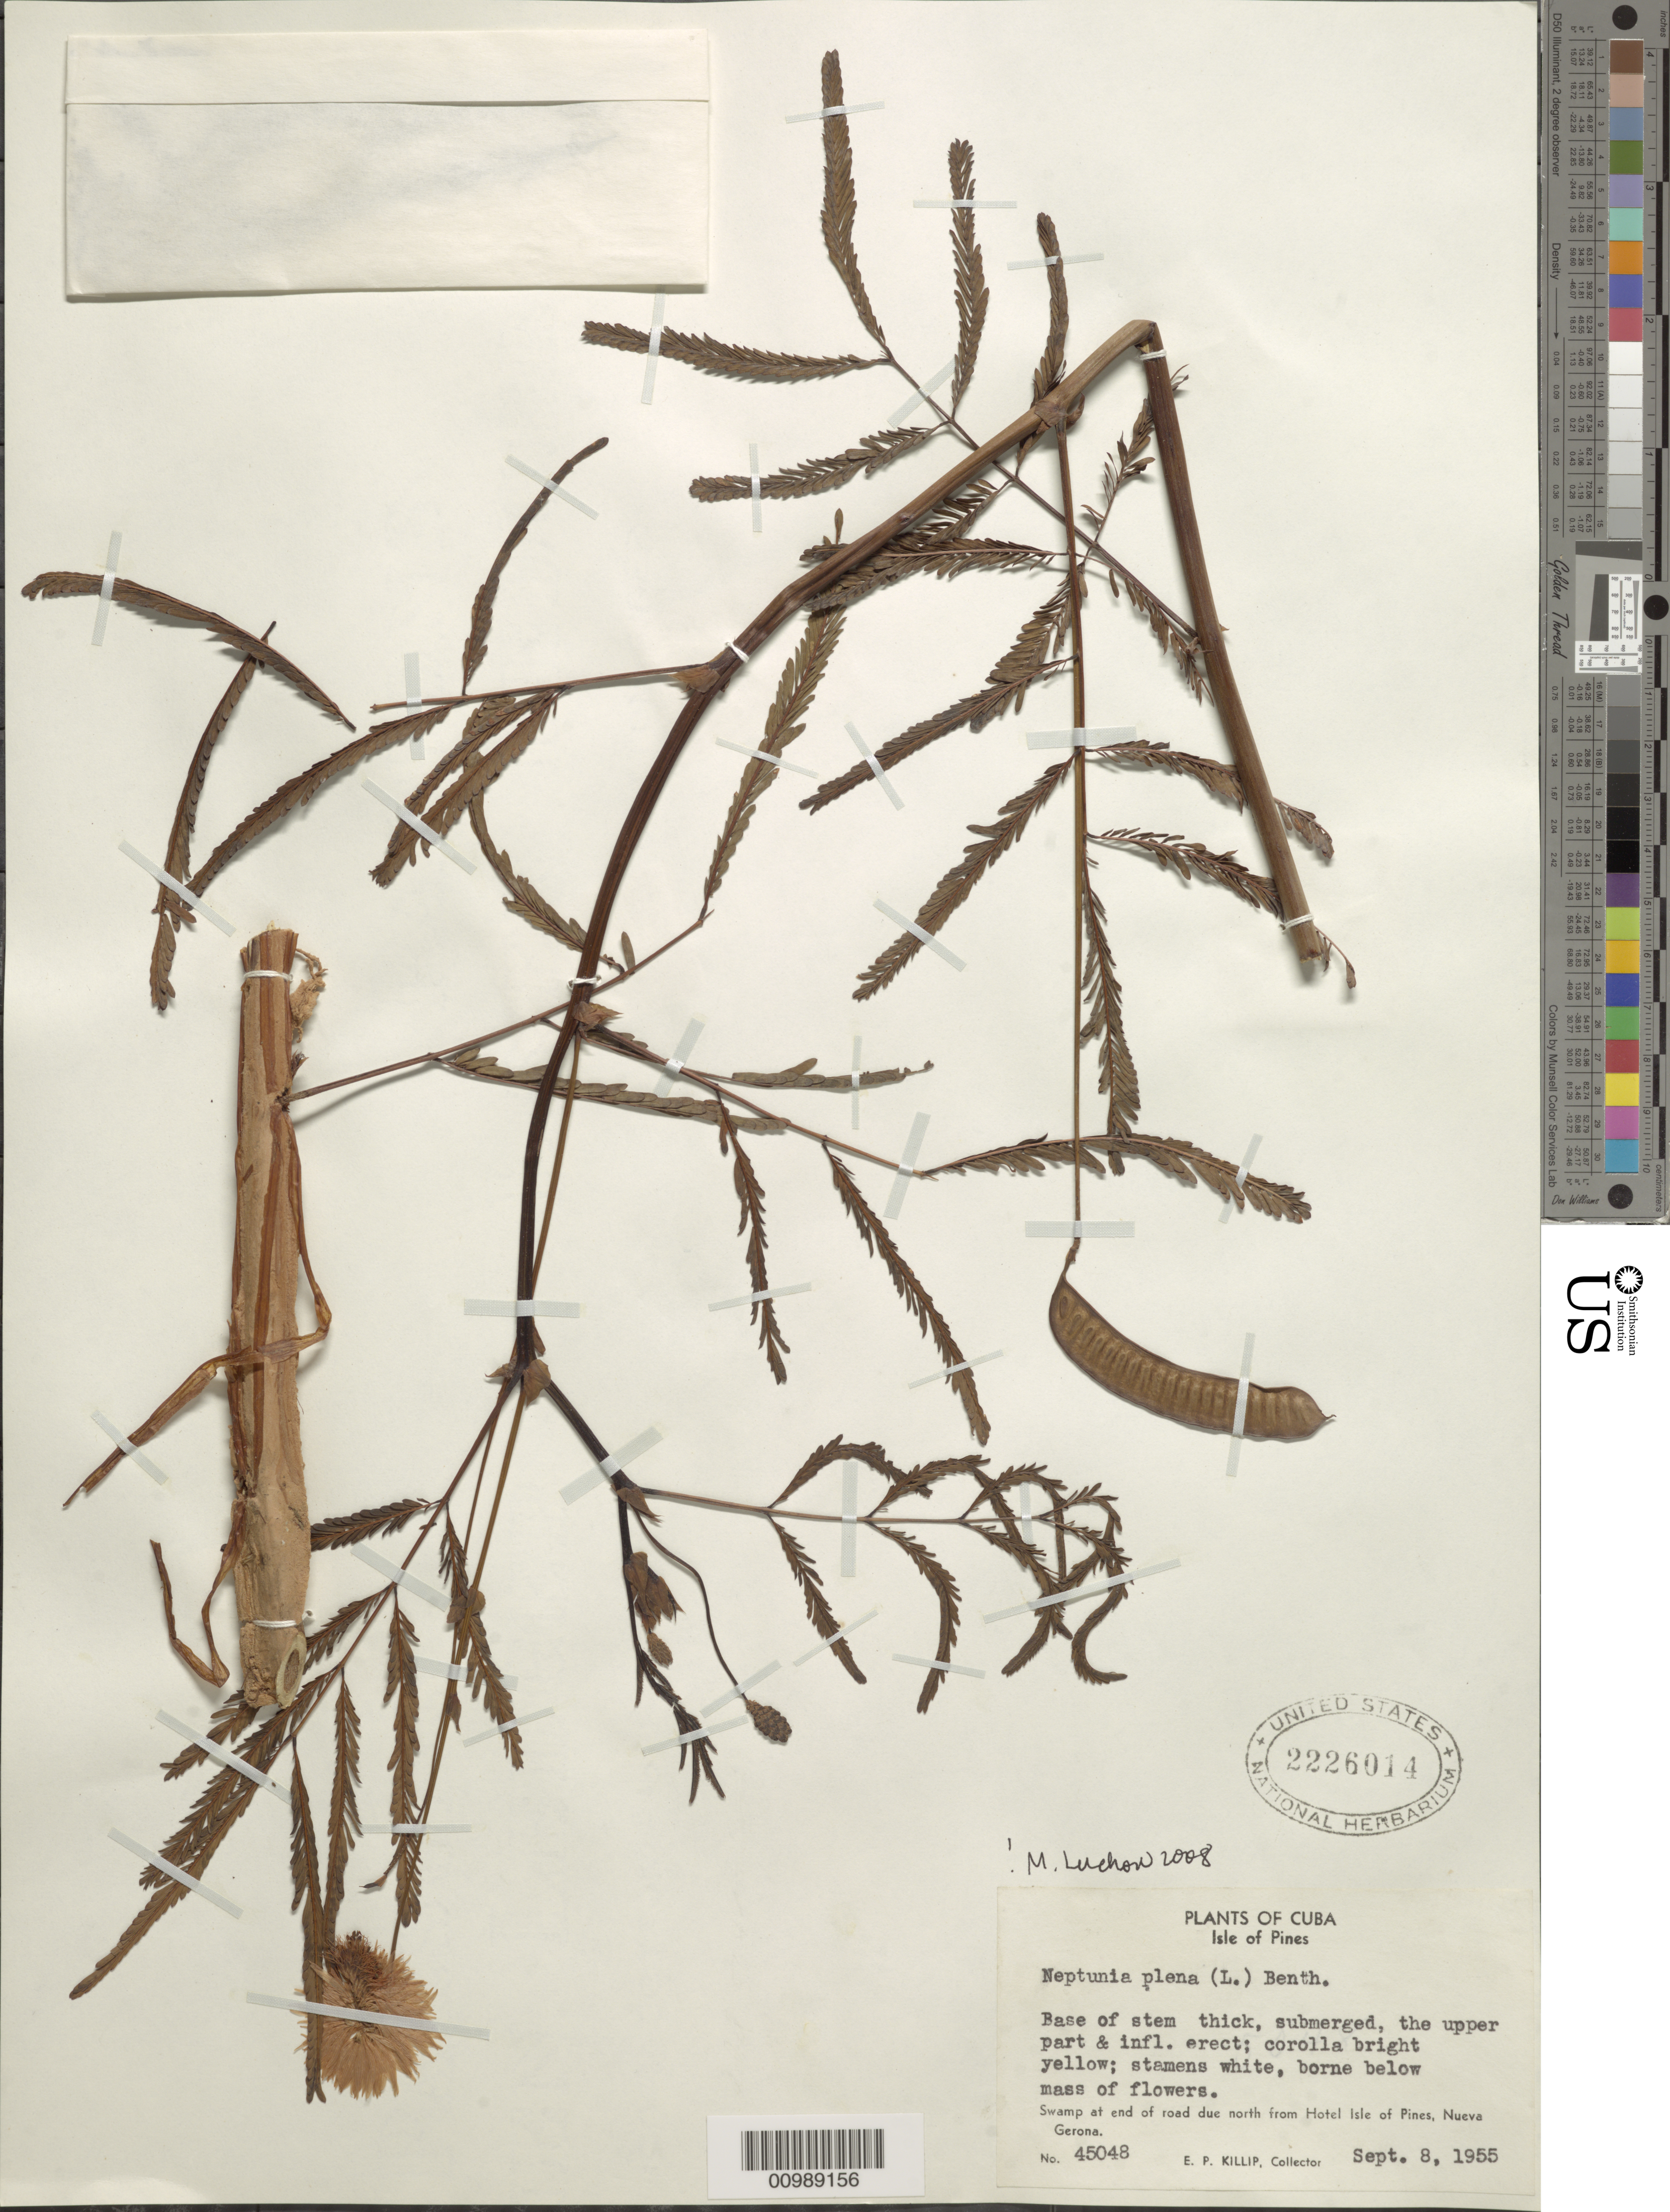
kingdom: Plantae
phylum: Tracheophyta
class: Magnoliopsida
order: Fabales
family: Fabaceae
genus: Neptunia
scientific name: Neptunia plena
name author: (L.) Benth.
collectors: E. P. Killip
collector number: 45048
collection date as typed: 08 Sep 1955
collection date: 1955-09-08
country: Cuba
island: Isla de la Juventud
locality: Swamp at end of road due N from Hotel Isle of Pines, Nueva Gerona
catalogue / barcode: US 2226014